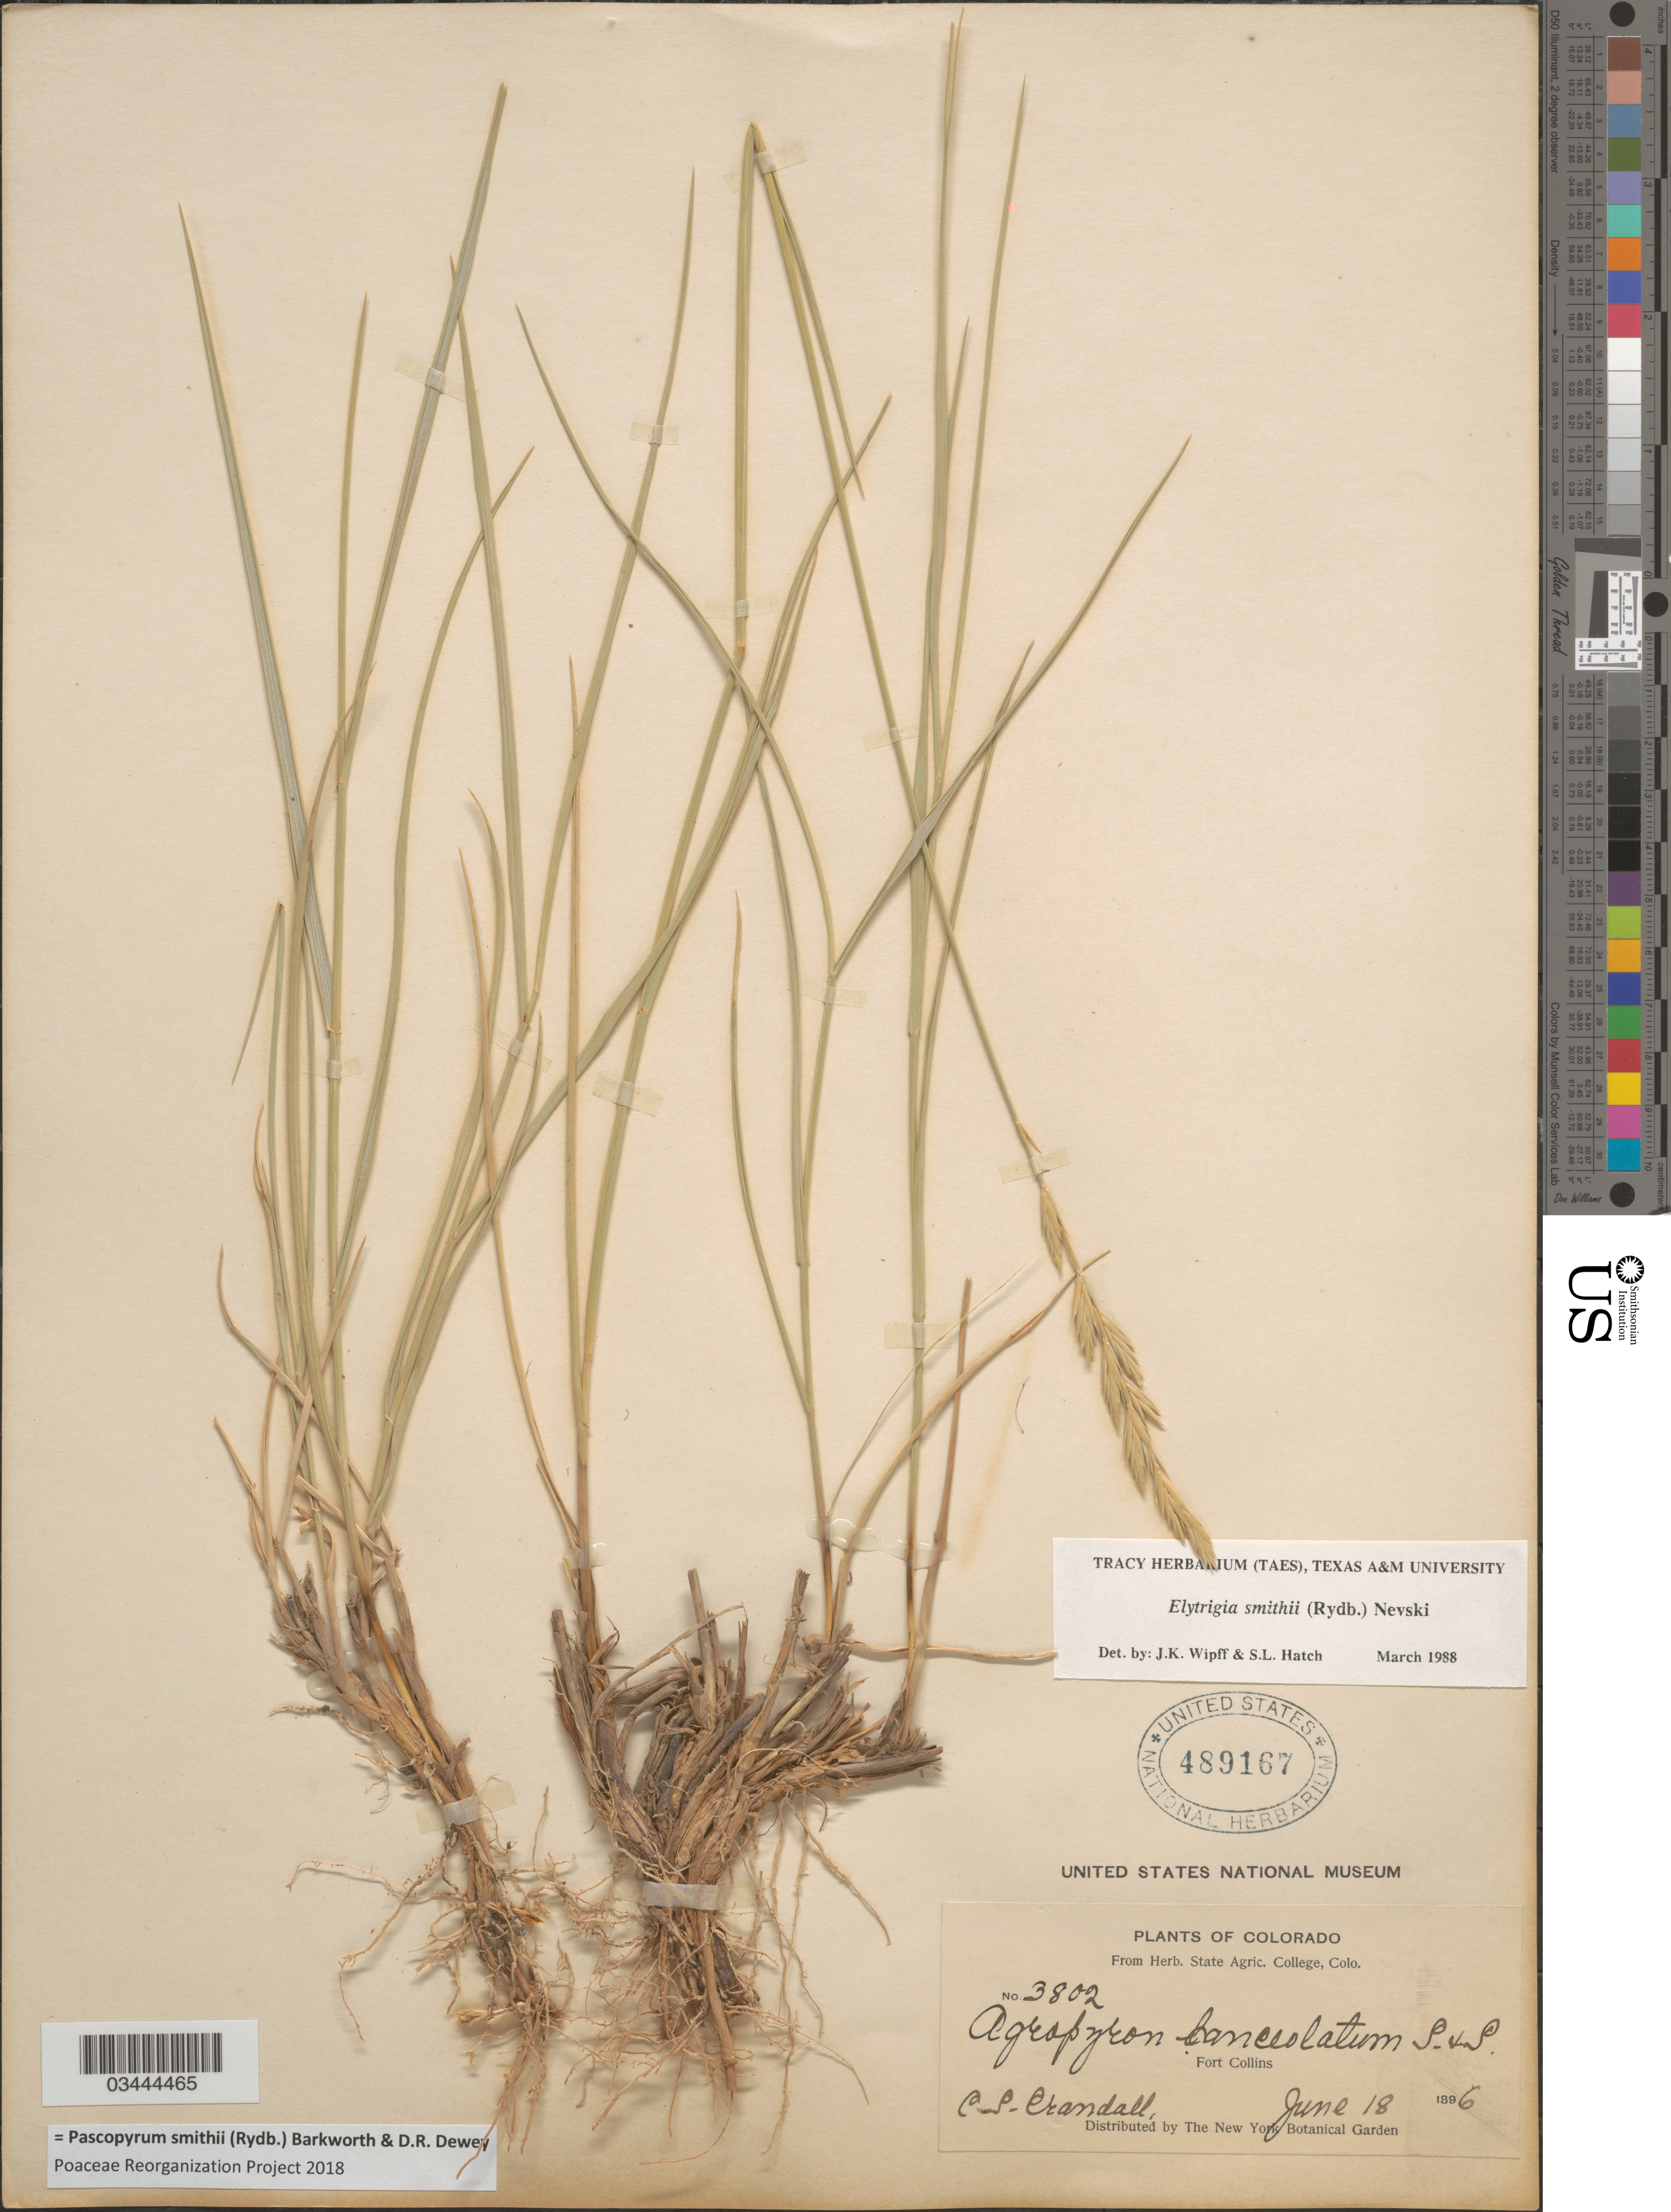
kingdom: Plantae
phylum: Tracheophyta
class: Liliopsida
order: Poales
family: Poaceae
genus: Pascopyrum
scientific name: Pascopyrum smithii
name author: (Rydb.) Barkworth & Dewey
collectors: C. Crandall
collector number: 3802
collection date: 1896-06-18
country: United States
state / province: Colorado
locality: Fort Collins.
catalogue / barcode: US 489167